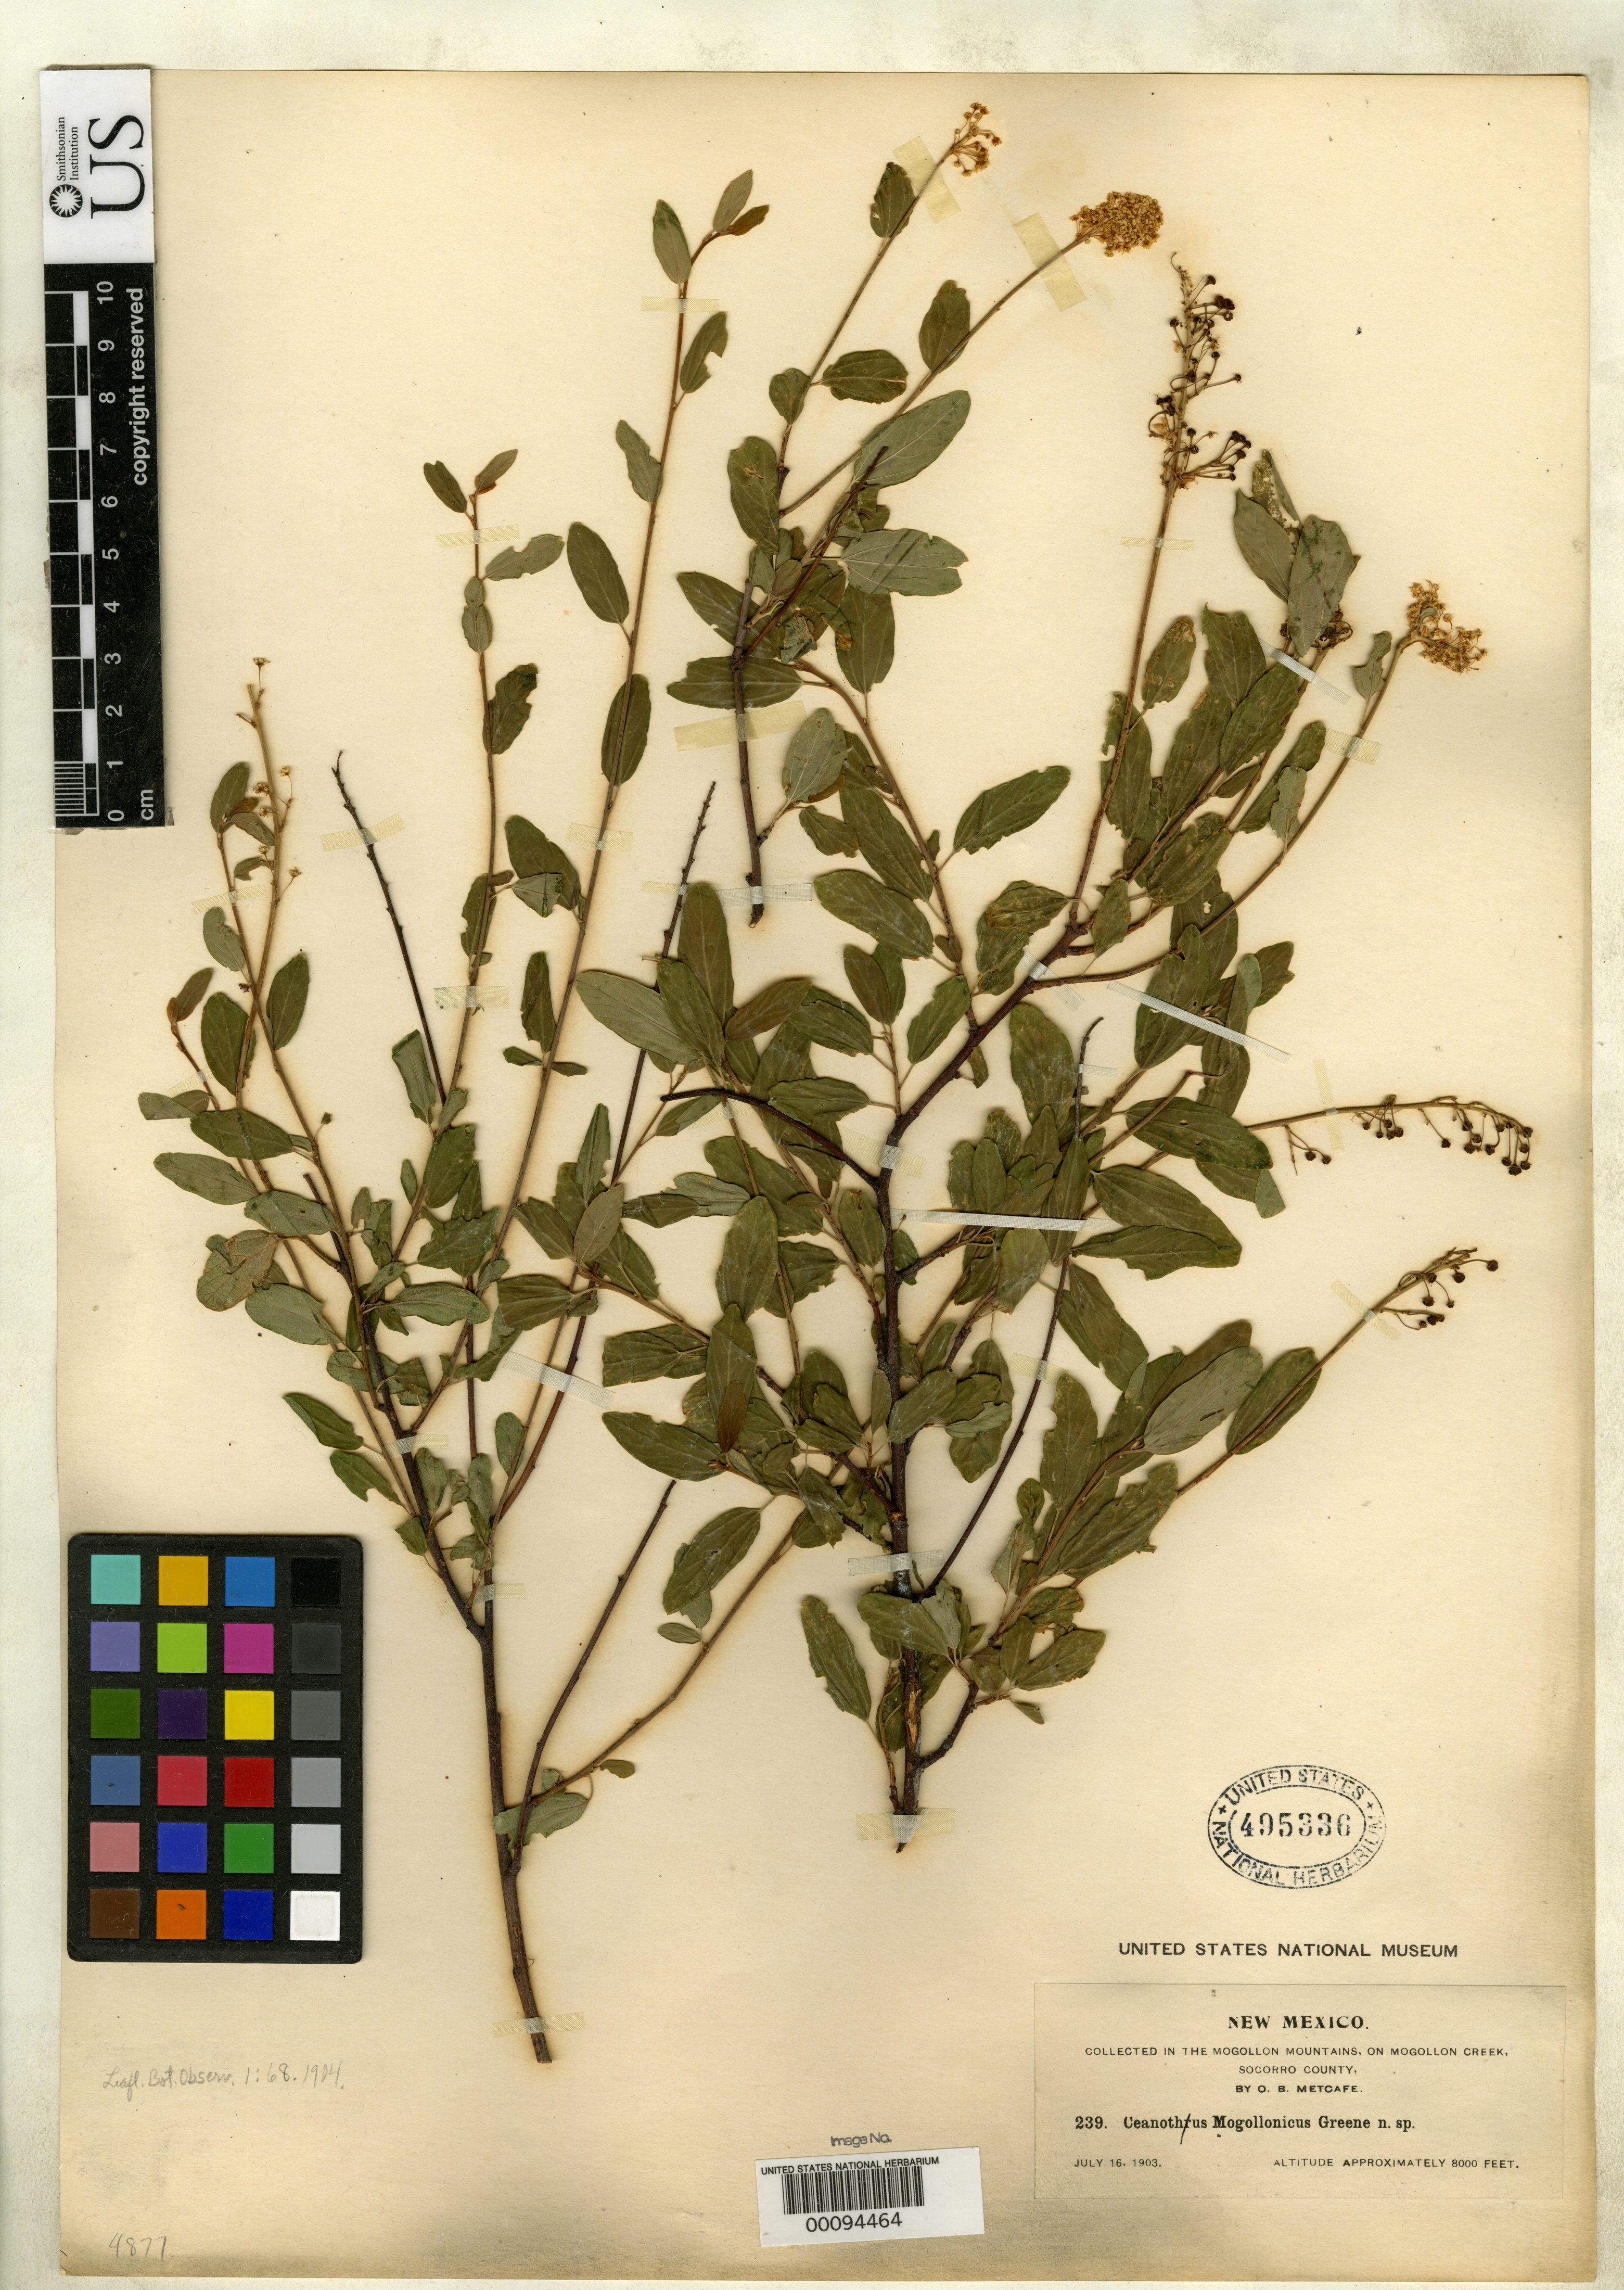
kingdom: Plantae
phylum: Tracheophyta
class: Magnoliopsida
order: Rosales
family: Rhamnaceae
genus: Ceanothus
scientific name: Ceanothus mogollonicus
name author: Greene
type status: Isotype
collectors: O. B. Metcalfe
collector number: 239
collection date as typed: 16 Jul 1903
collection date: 1903-07-16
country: United States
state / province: New Mexico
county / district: Socorro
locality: Mogollon Mountains, on Mogollon Creek.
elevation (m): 2438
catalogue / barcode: US 495336